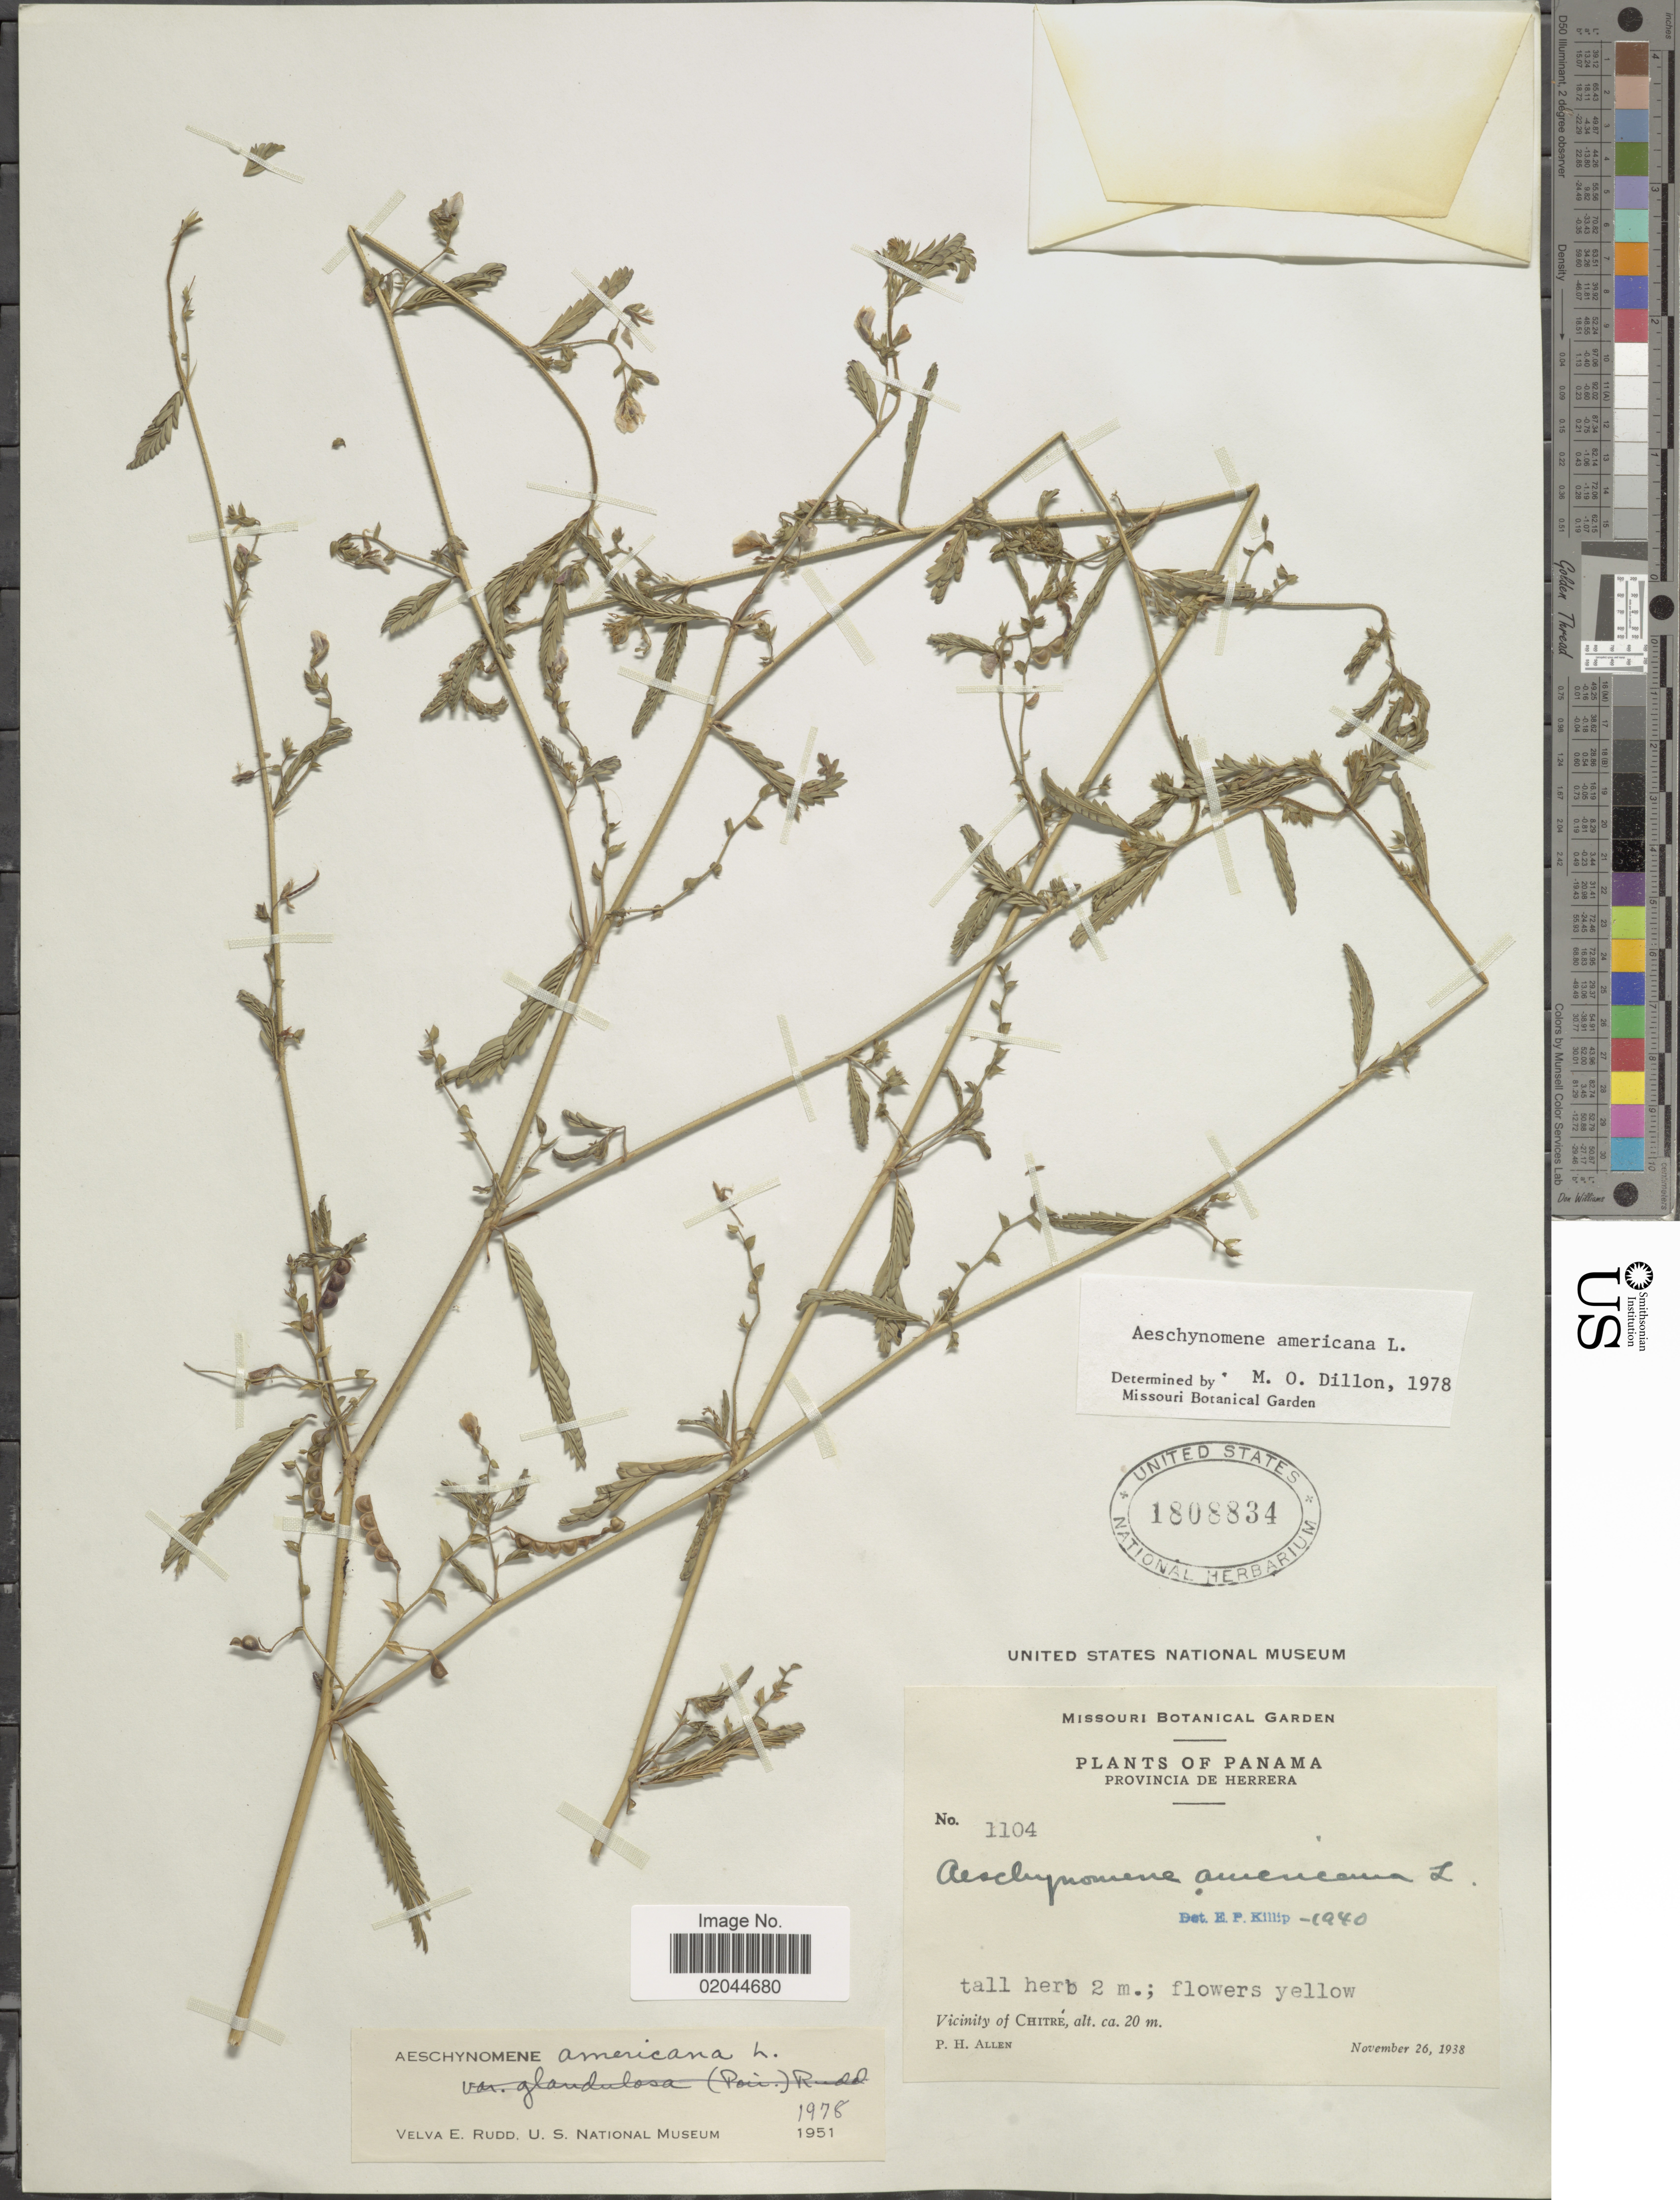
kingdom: Plantae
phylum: Tracheophyta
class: Magnoliopsida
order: Fabales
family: Fabaceae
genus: Aeschynomene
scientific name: Aeschynomene americana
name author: L.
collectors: P. H. Allen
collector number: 1104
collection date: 1938-11-26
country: Panama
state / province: Herrera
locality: Vicinity of Chitre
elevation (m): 20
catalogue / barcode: US 1808834